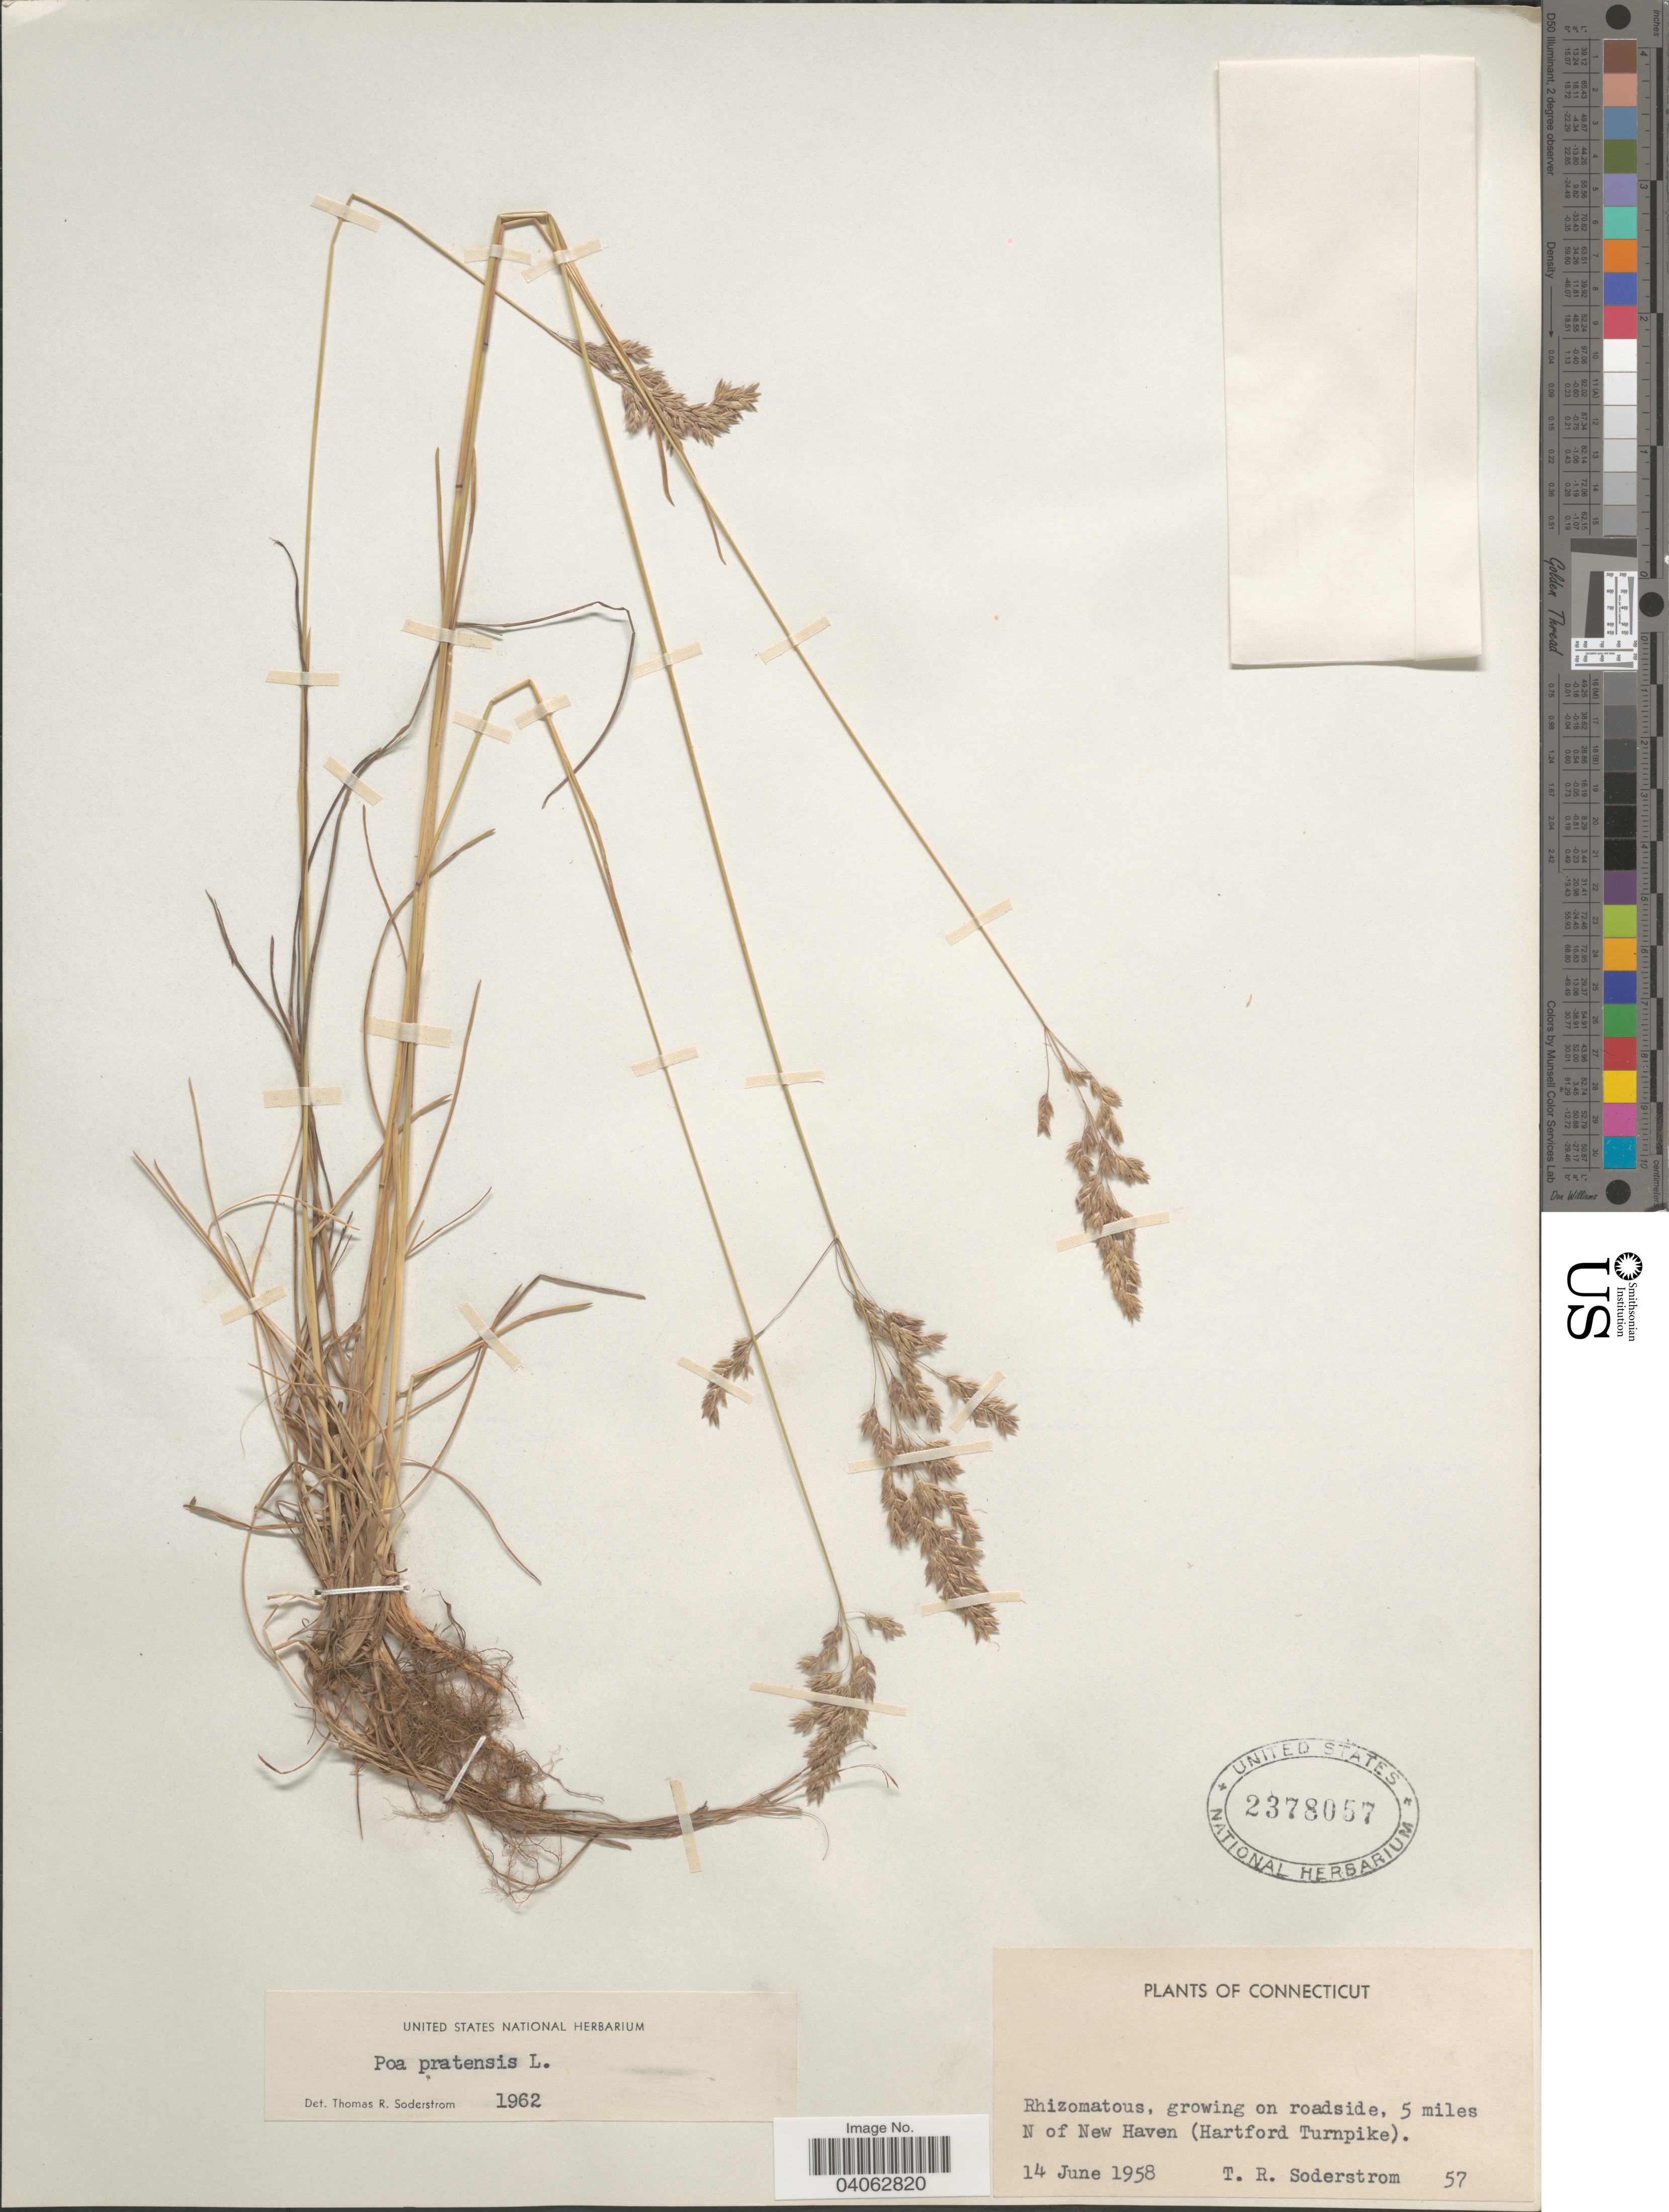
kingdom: Plantae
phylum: Tracheophyta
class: Liliopsida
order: Poales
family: Poaceae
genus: Poa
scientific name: Poa pratensis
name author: L.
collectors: T. R. Soderstrom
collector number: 57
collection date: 1958-06-14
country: United States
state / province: Connecticut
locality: Rhizomatous, growing on roadside, 5 miles N of New Haven (Hartford Turnpike).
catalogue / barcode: US 2378057